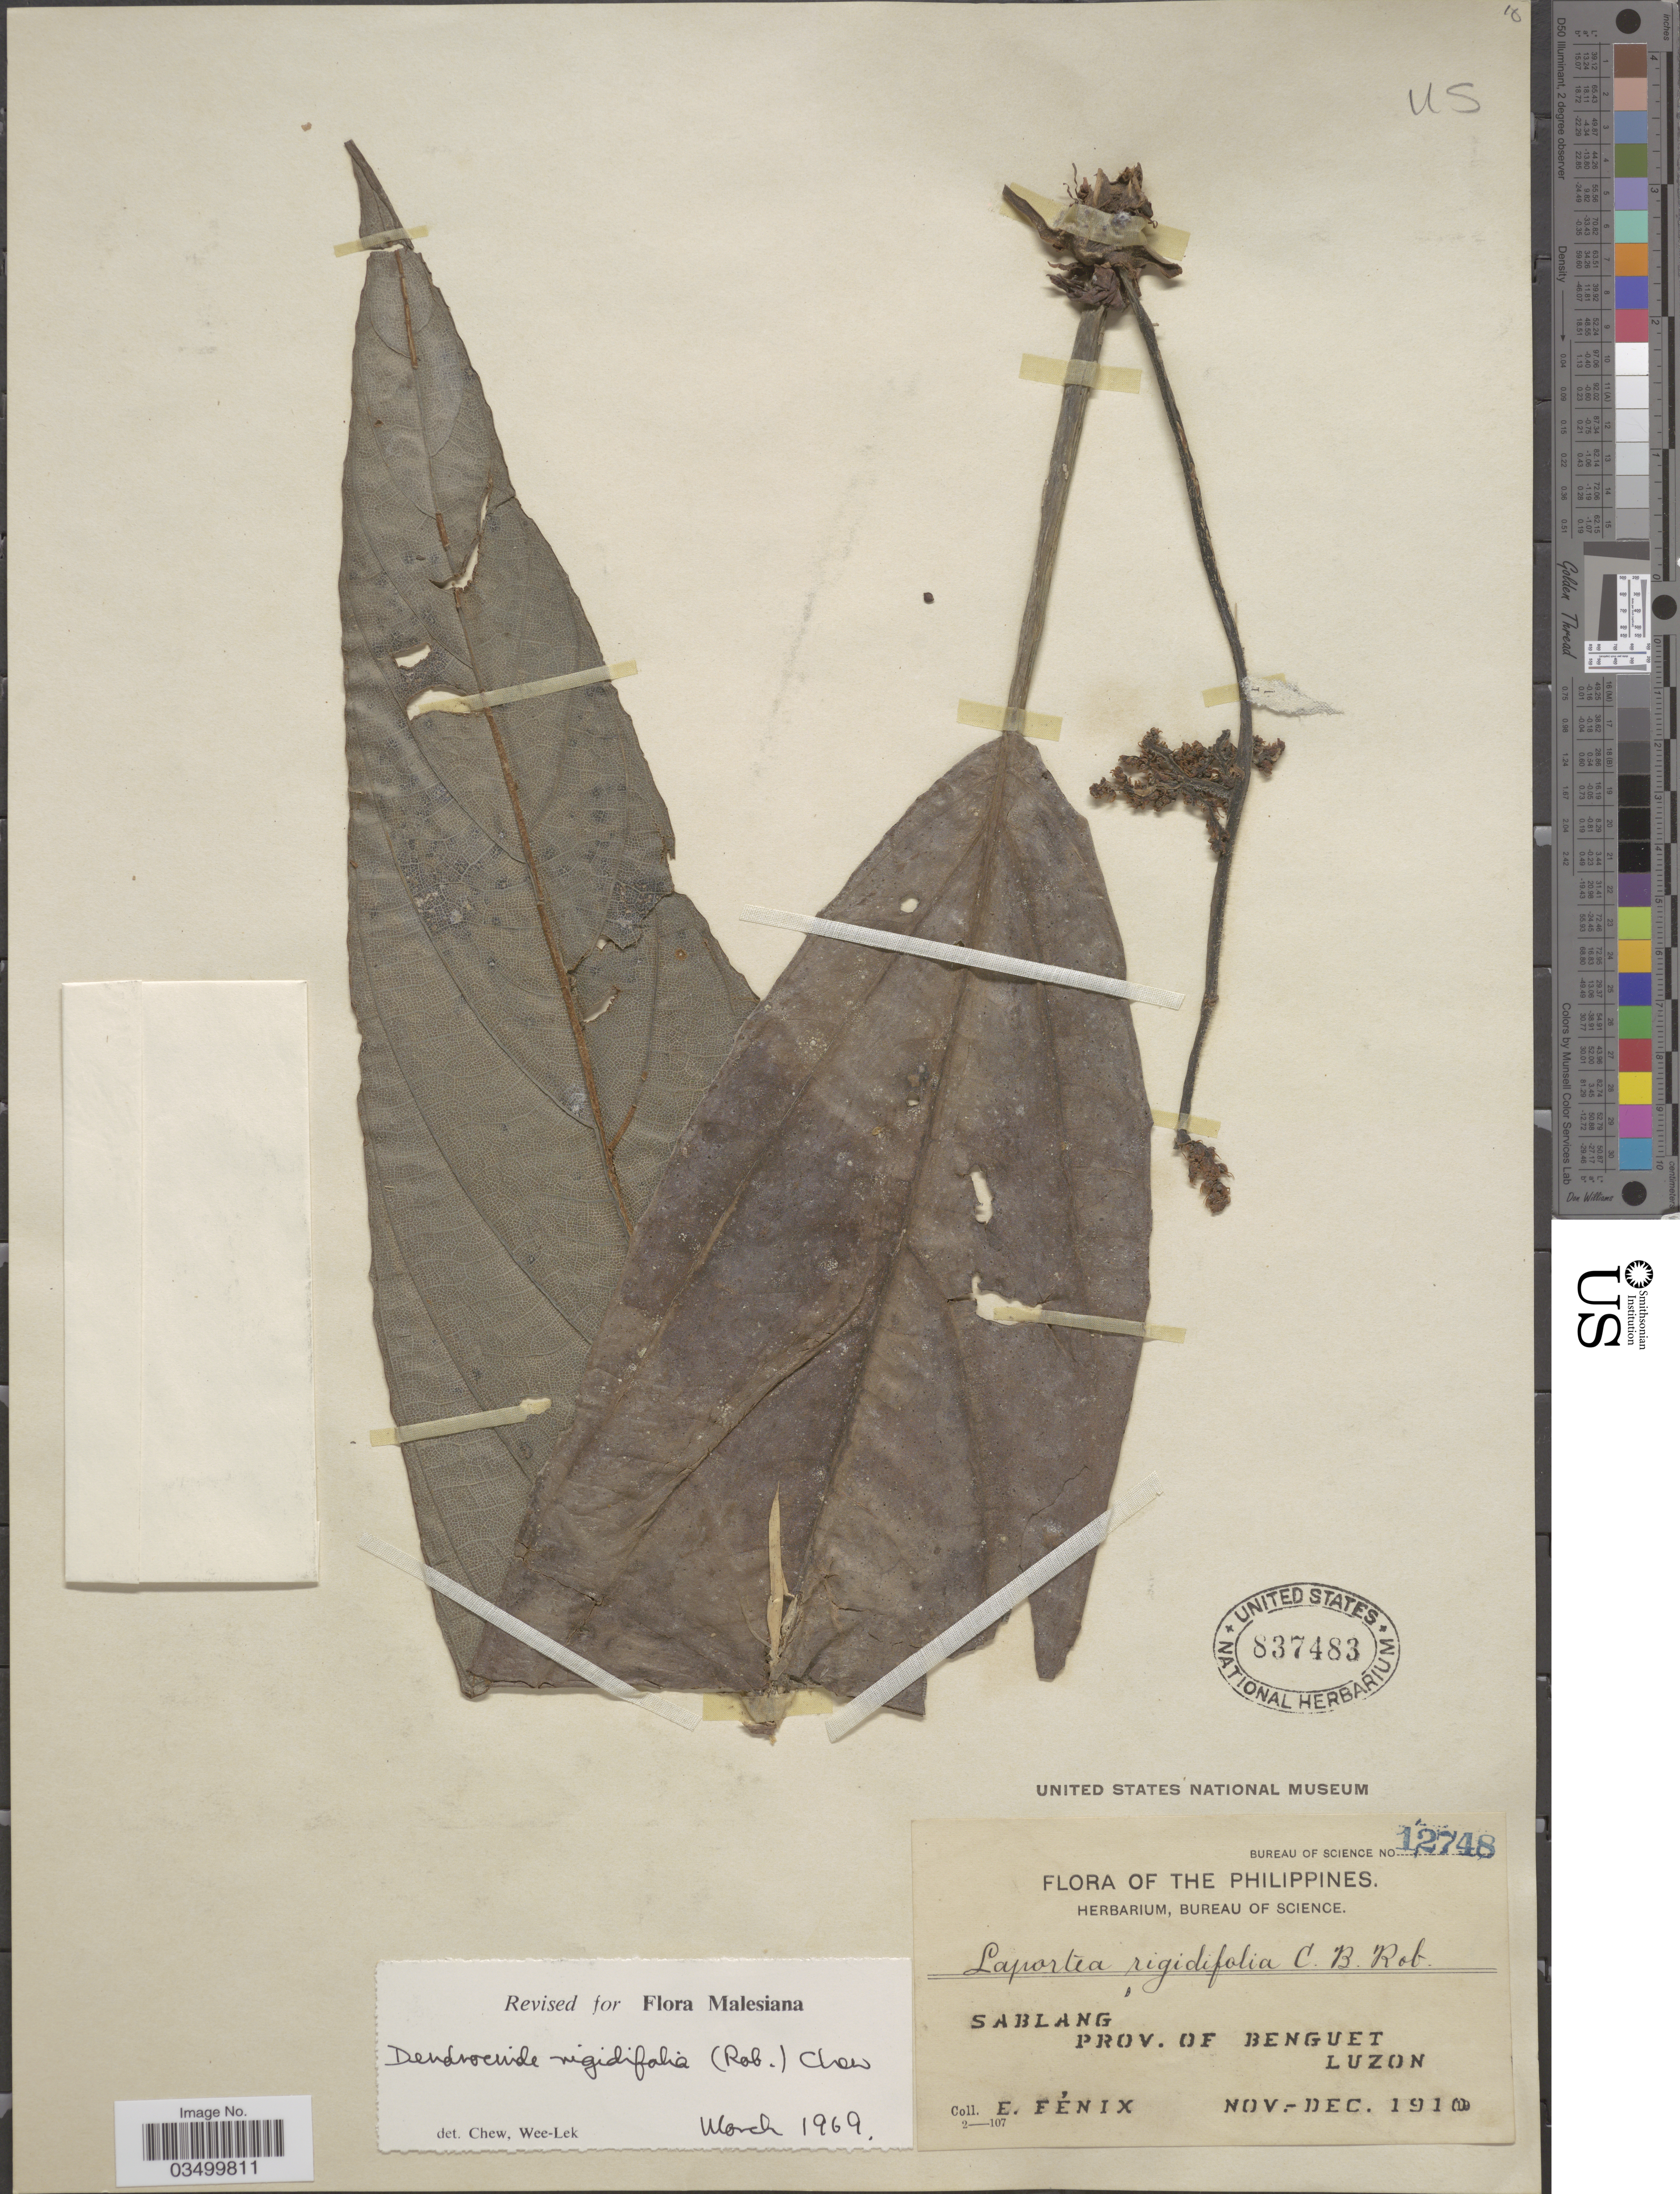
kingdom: Plantae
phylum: Tracheophyta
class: Magnoliopsida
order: Rosales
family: Urticaceae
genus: Dendrocnide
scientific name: Dendrocnide rigidifolia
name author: (C.B. Rob.) Chew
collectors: E. Fénix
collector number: Bureau of Science 12748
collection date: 1910-11/1910-12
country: Philippines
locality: The Philippines. Sablang. Prov. of Benguet. Luzon.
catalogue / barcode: US 837483